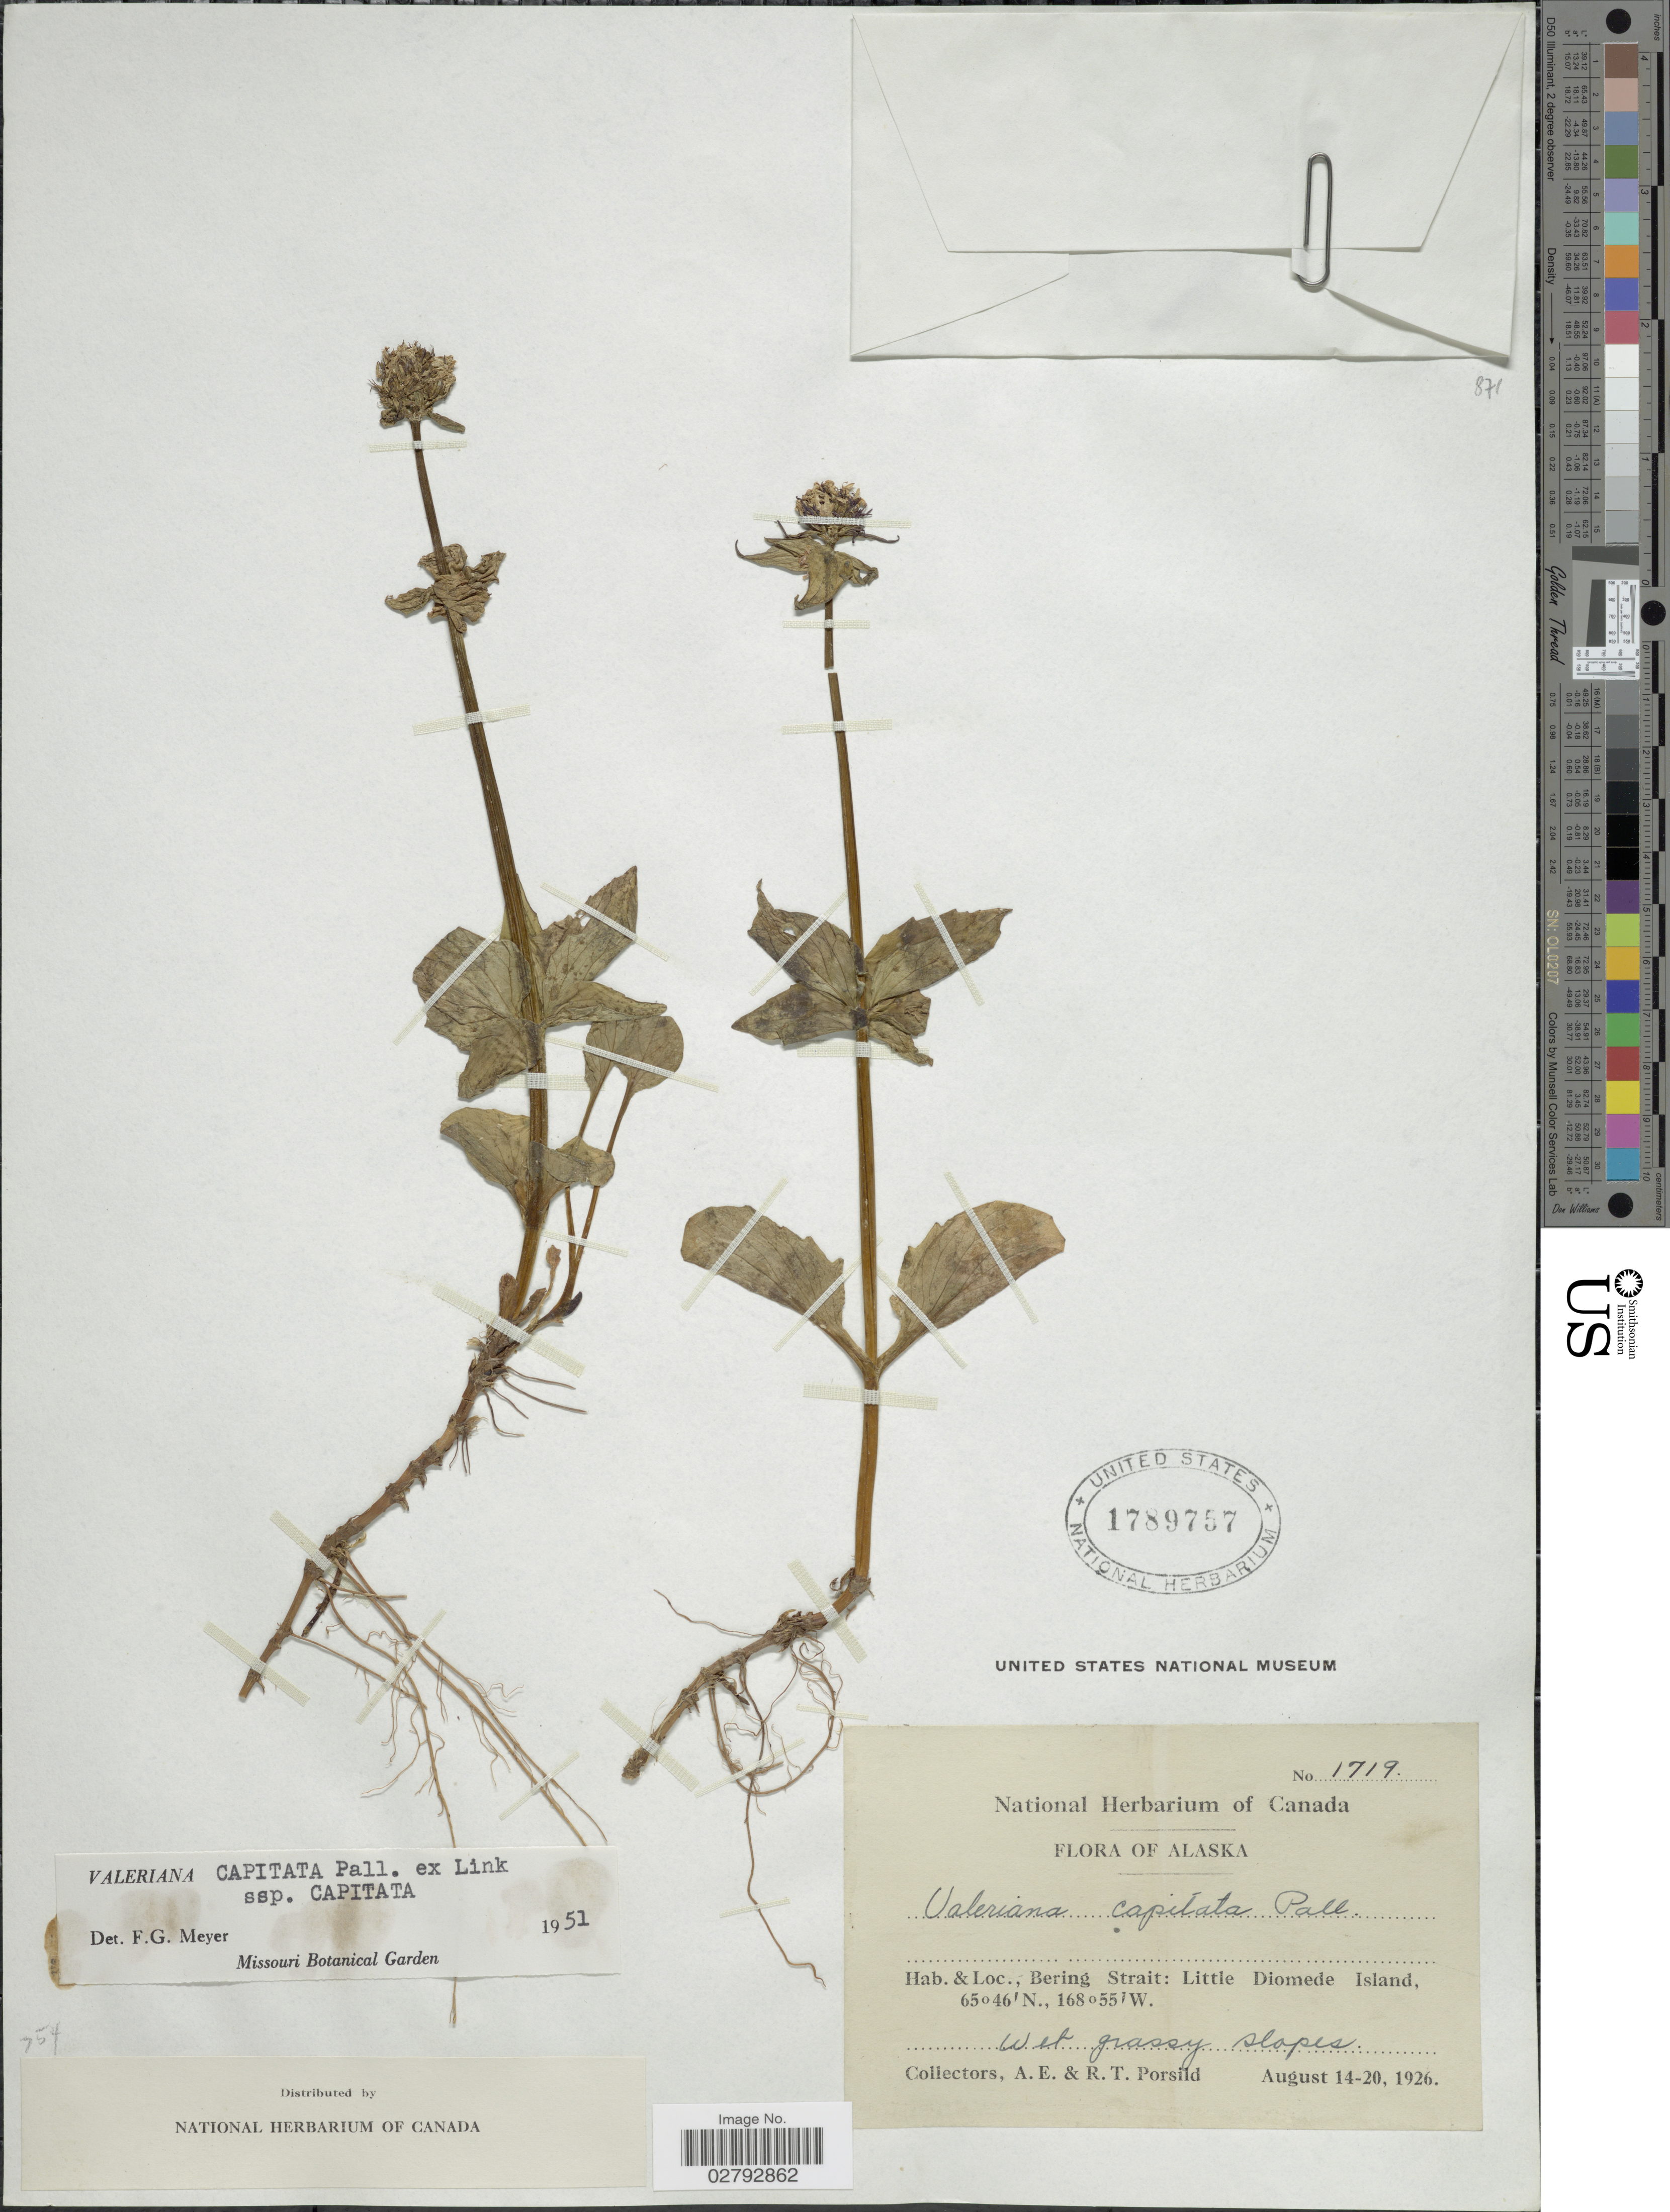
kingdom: Plantae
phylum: Tracheophyta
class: Magnoliopsida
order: Dipsacales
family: Caprifoliaceae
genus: Valeriana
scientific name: Valeriana capitata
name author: Link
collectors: A. E. Porsild & R. T. Porsild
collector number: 1719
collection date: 1926-08-14/1926-08-20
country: United States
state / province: Alaska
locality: Bering Strait: Little Diomede Island.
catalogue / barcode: US 1789757